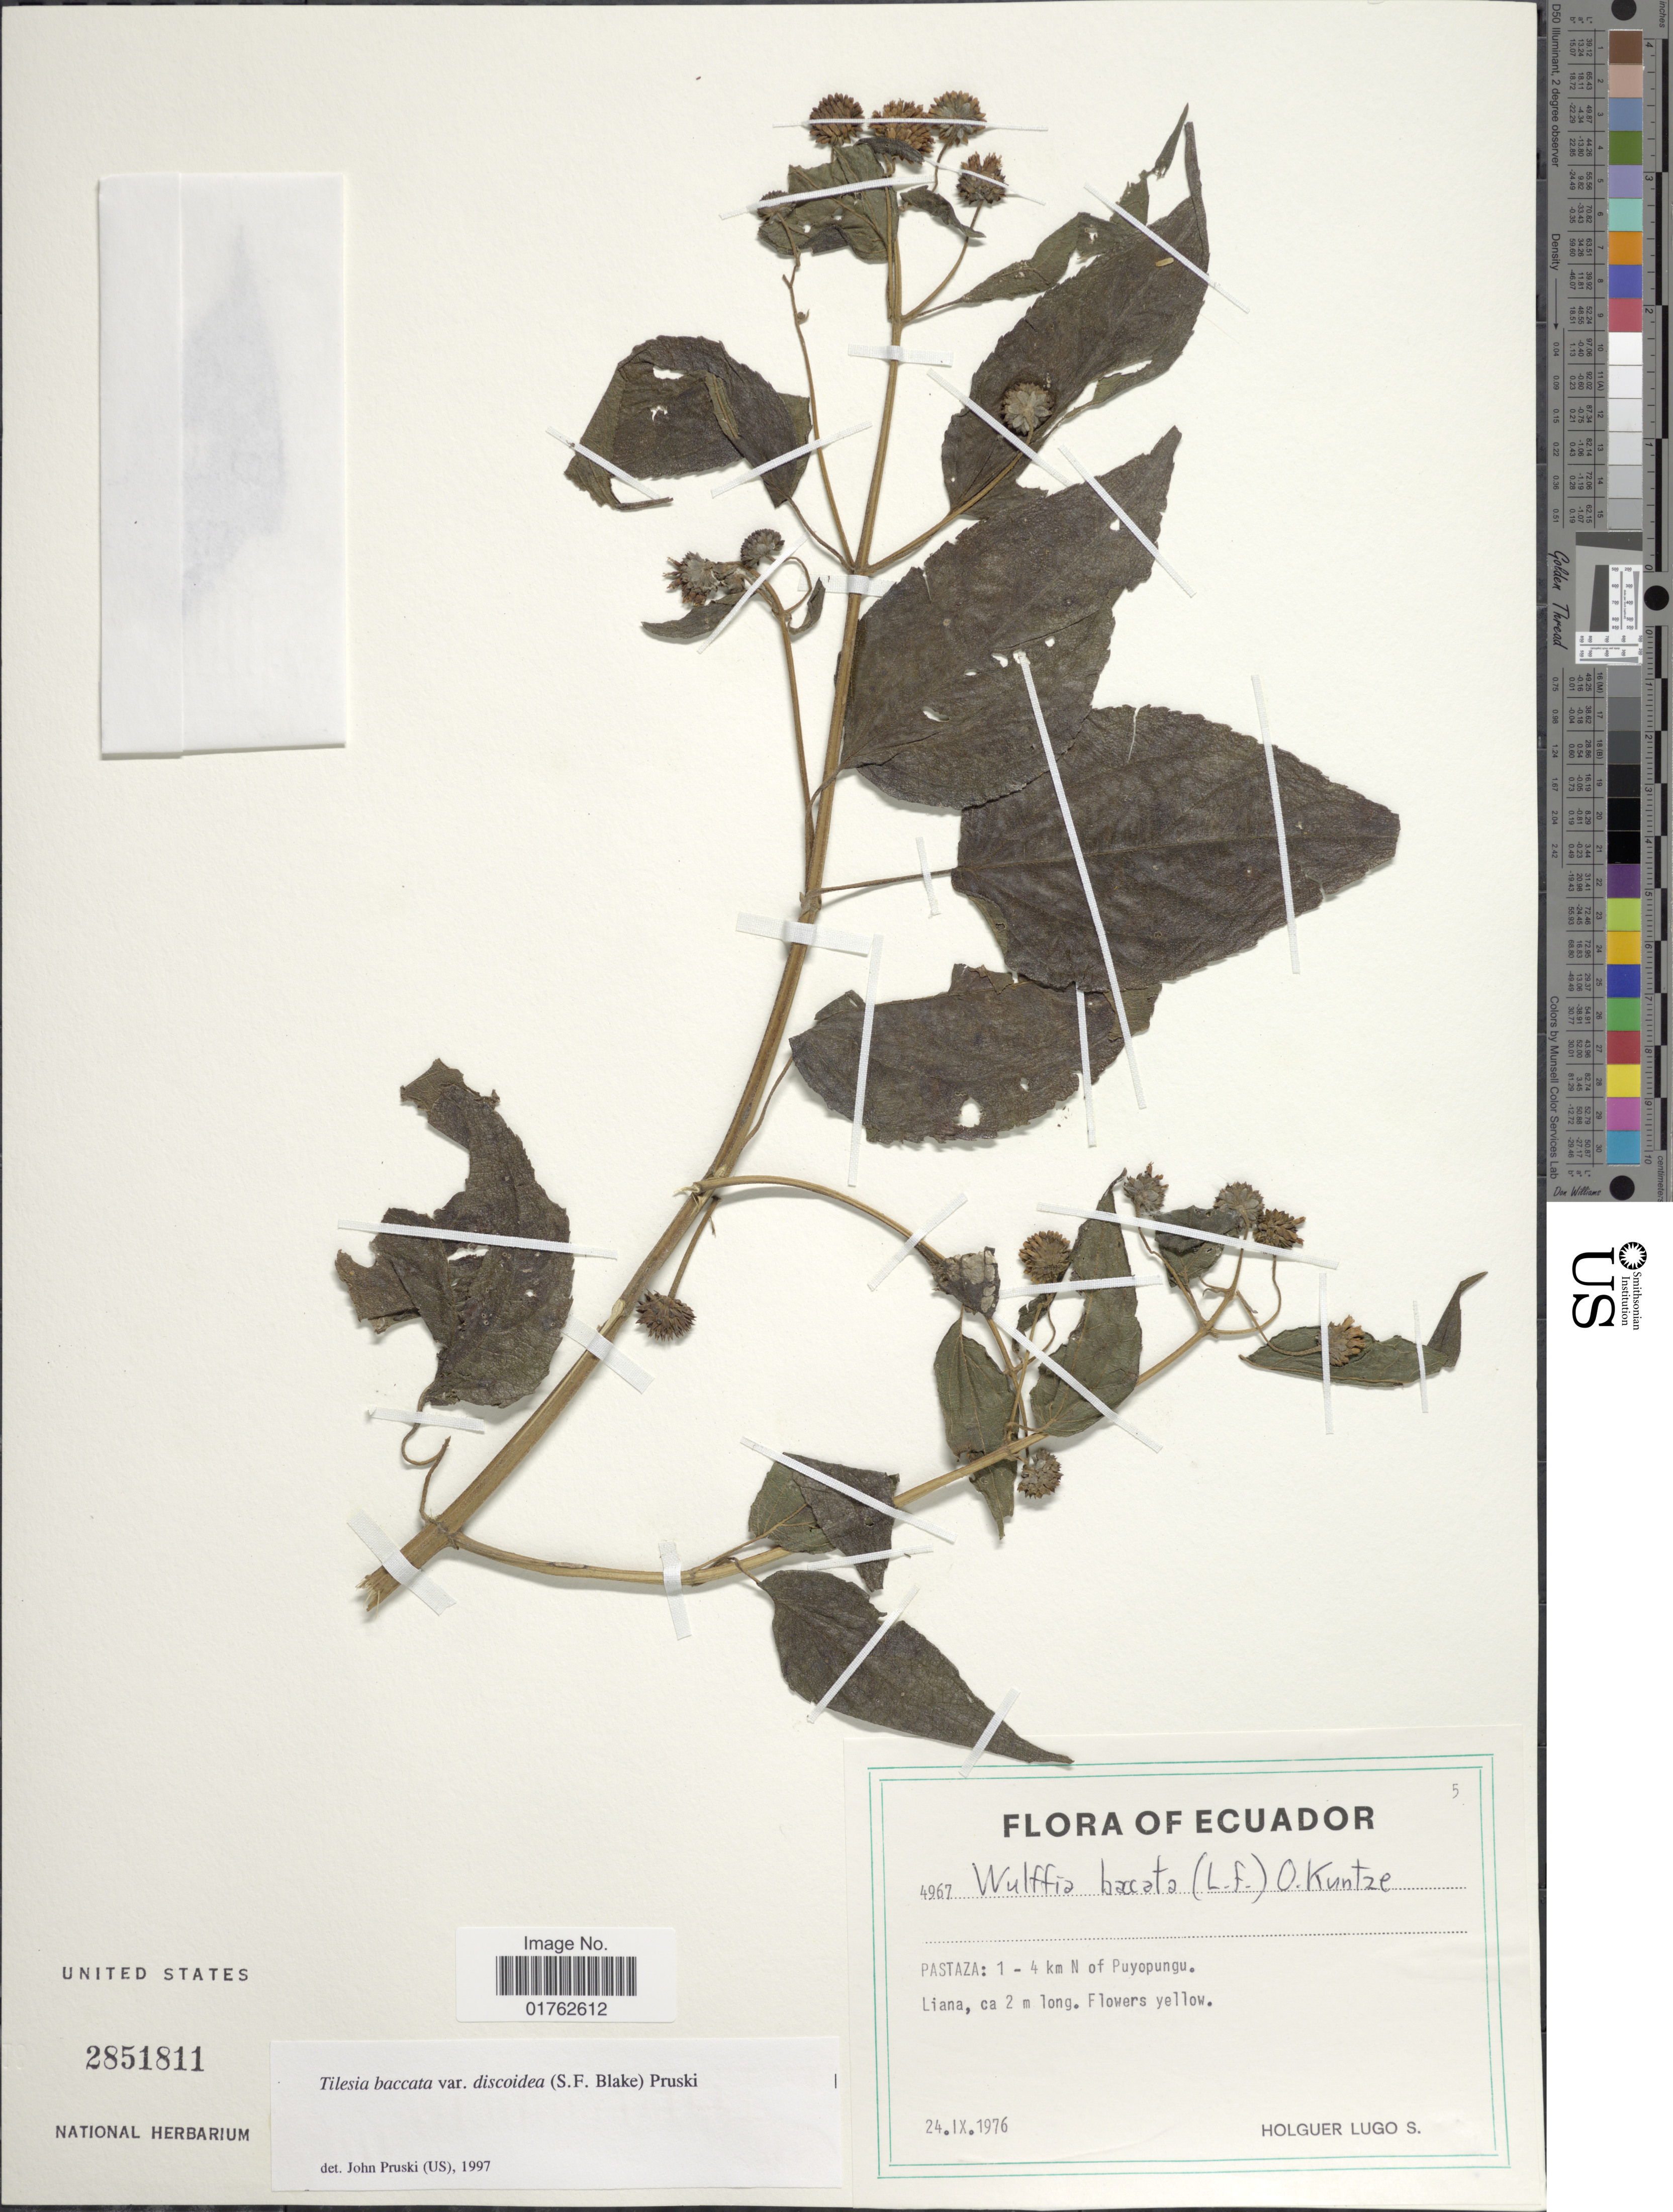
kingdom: Plantae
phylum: Tracheophyta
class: Magnoliopsida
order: Asterales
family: Asteraceae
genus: Wulffia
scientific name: Wulffia baccata var. discoidea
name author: S.F. Blake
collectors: H. Lugo S.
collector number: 4967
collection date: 1976-09-24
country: Ecuador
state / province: Pastaza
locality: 1-4 km N of Puyopingu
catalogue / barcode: US 2851811